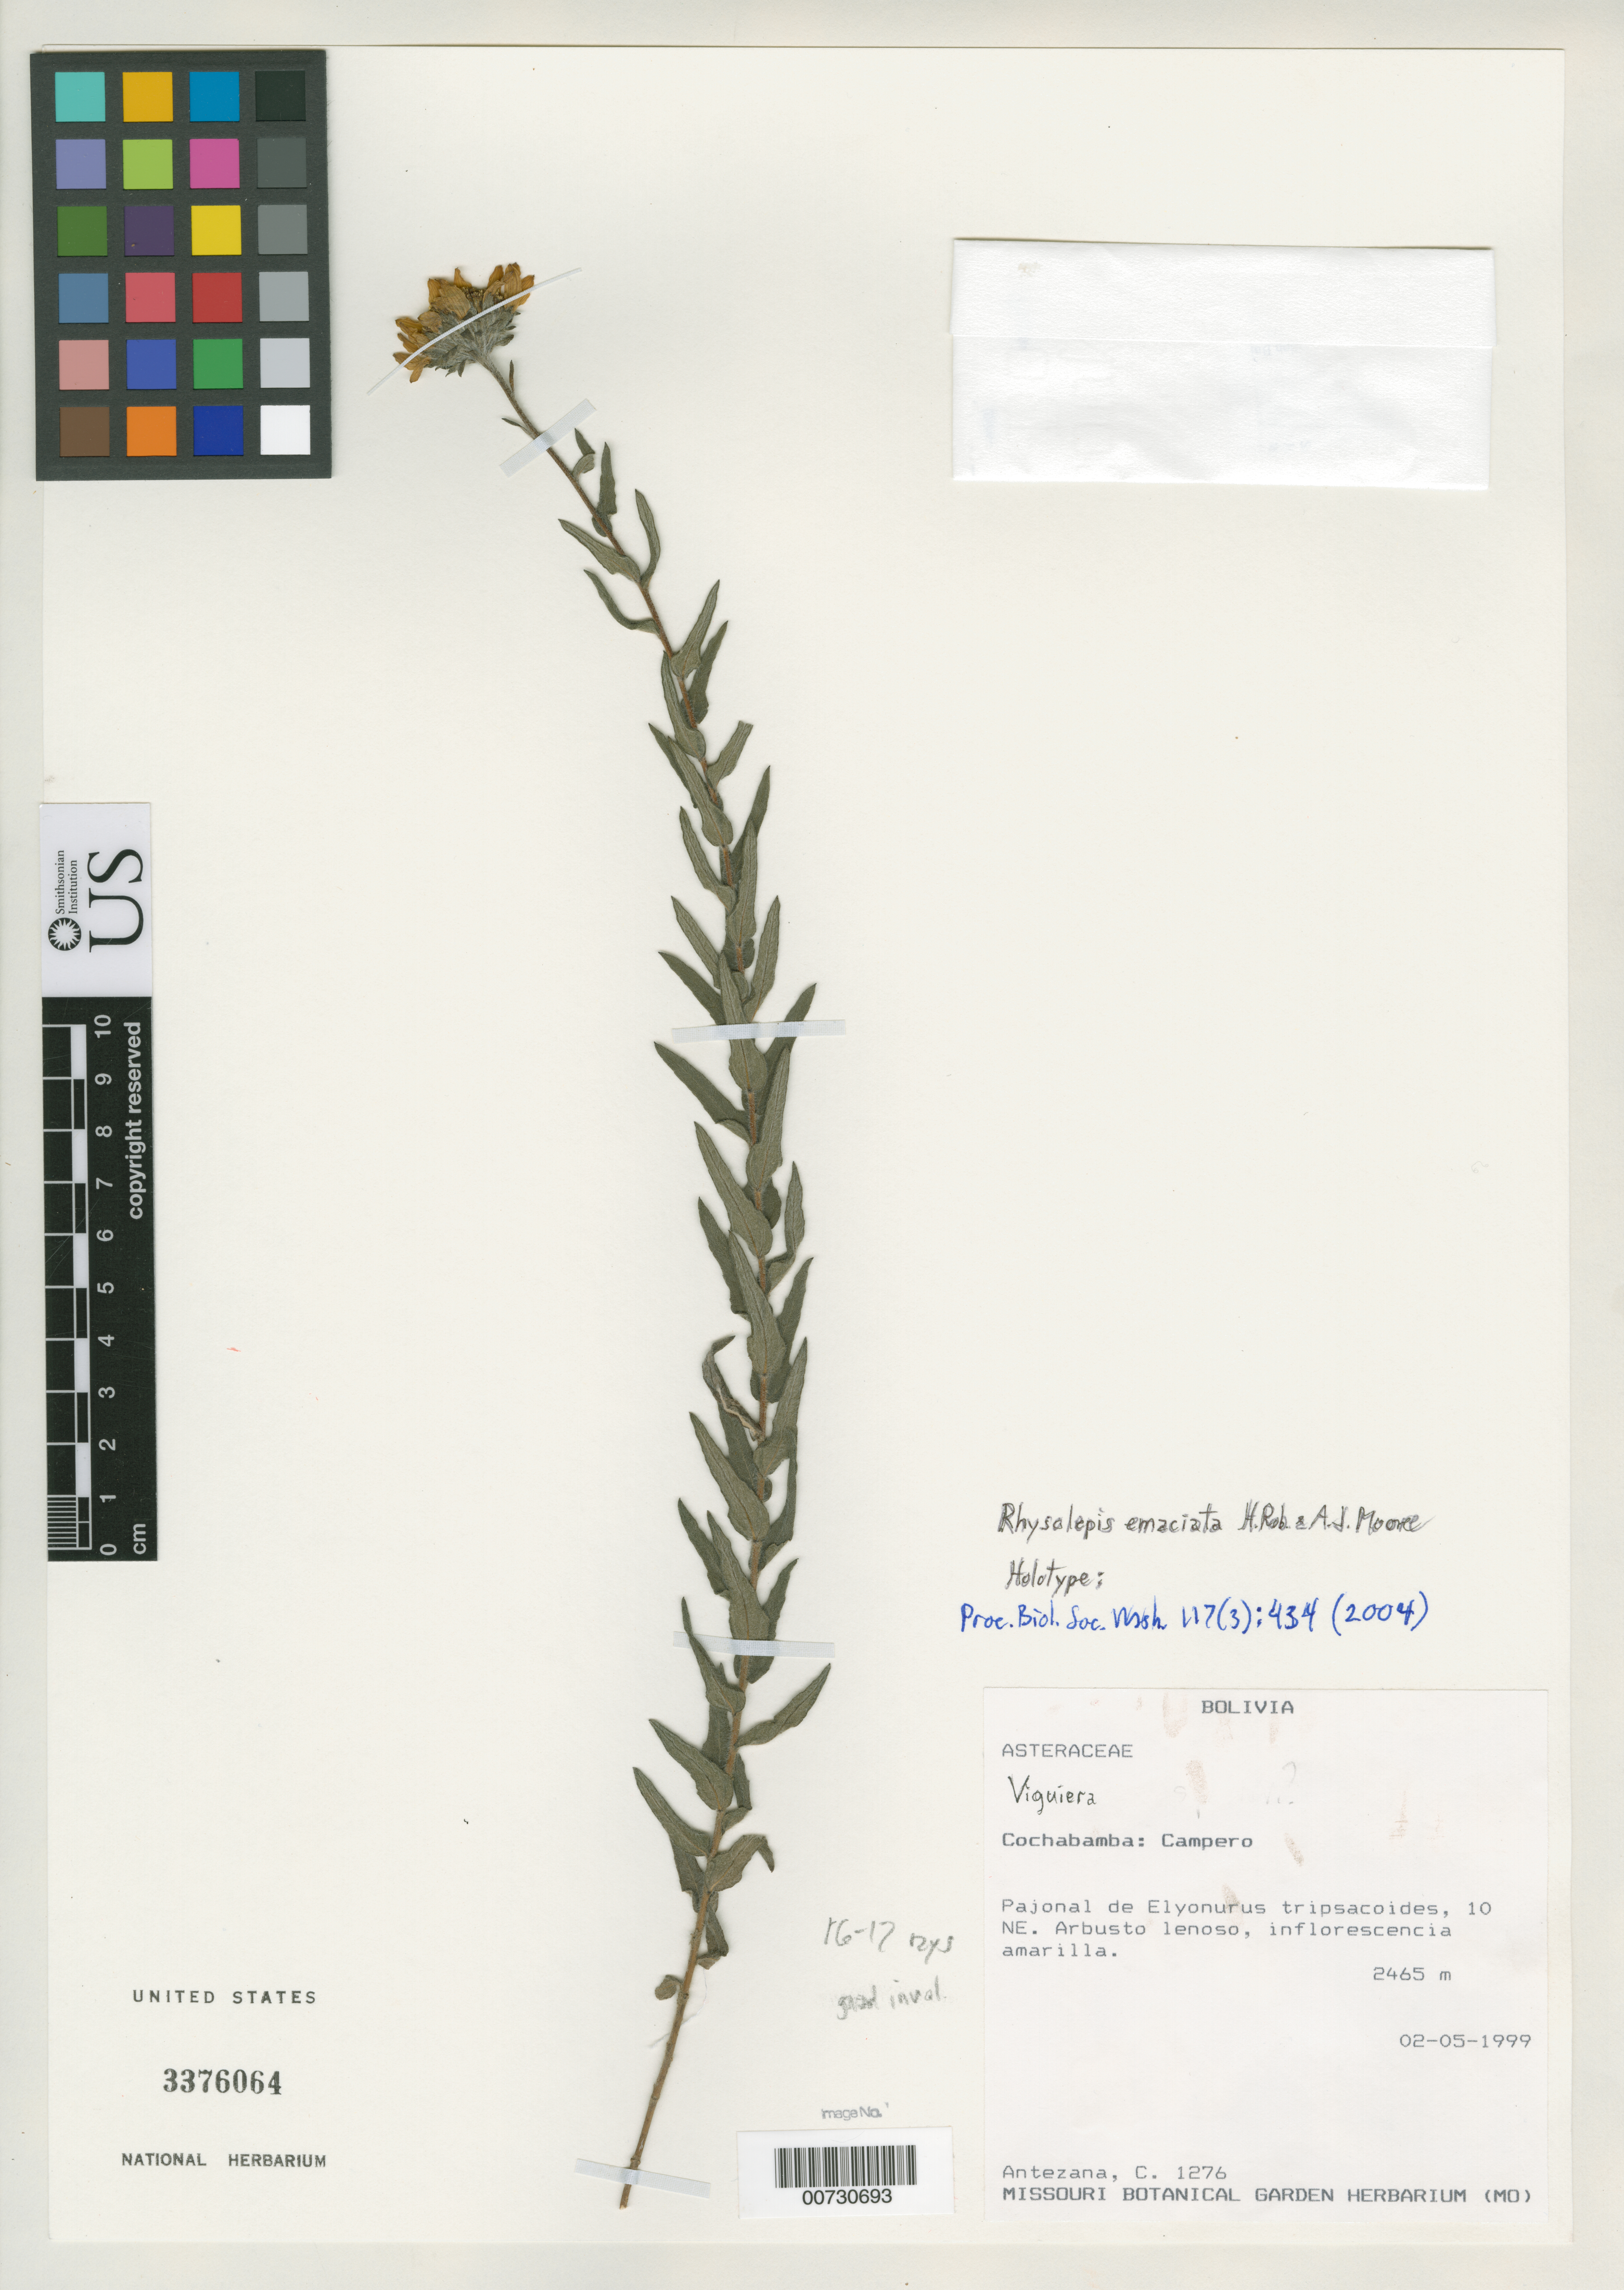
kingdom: Plantae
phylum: Tracheophyta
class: Magnoliopsida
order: Asterales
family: Asteraceae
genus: Rhysolepis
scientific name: Rhysolepis emaciata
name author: H. Rob. & A.J. Moore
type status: Holotype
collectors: C. Antezana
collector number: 1276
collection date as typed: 02 May 1999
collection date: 1999-05-02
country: Bolivia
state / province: Cochabamba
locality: Cochabamba: Campero. Pajonal de Elyonurus tripsacoides, 10 NE.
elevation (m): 2465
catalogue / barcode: US 3376064